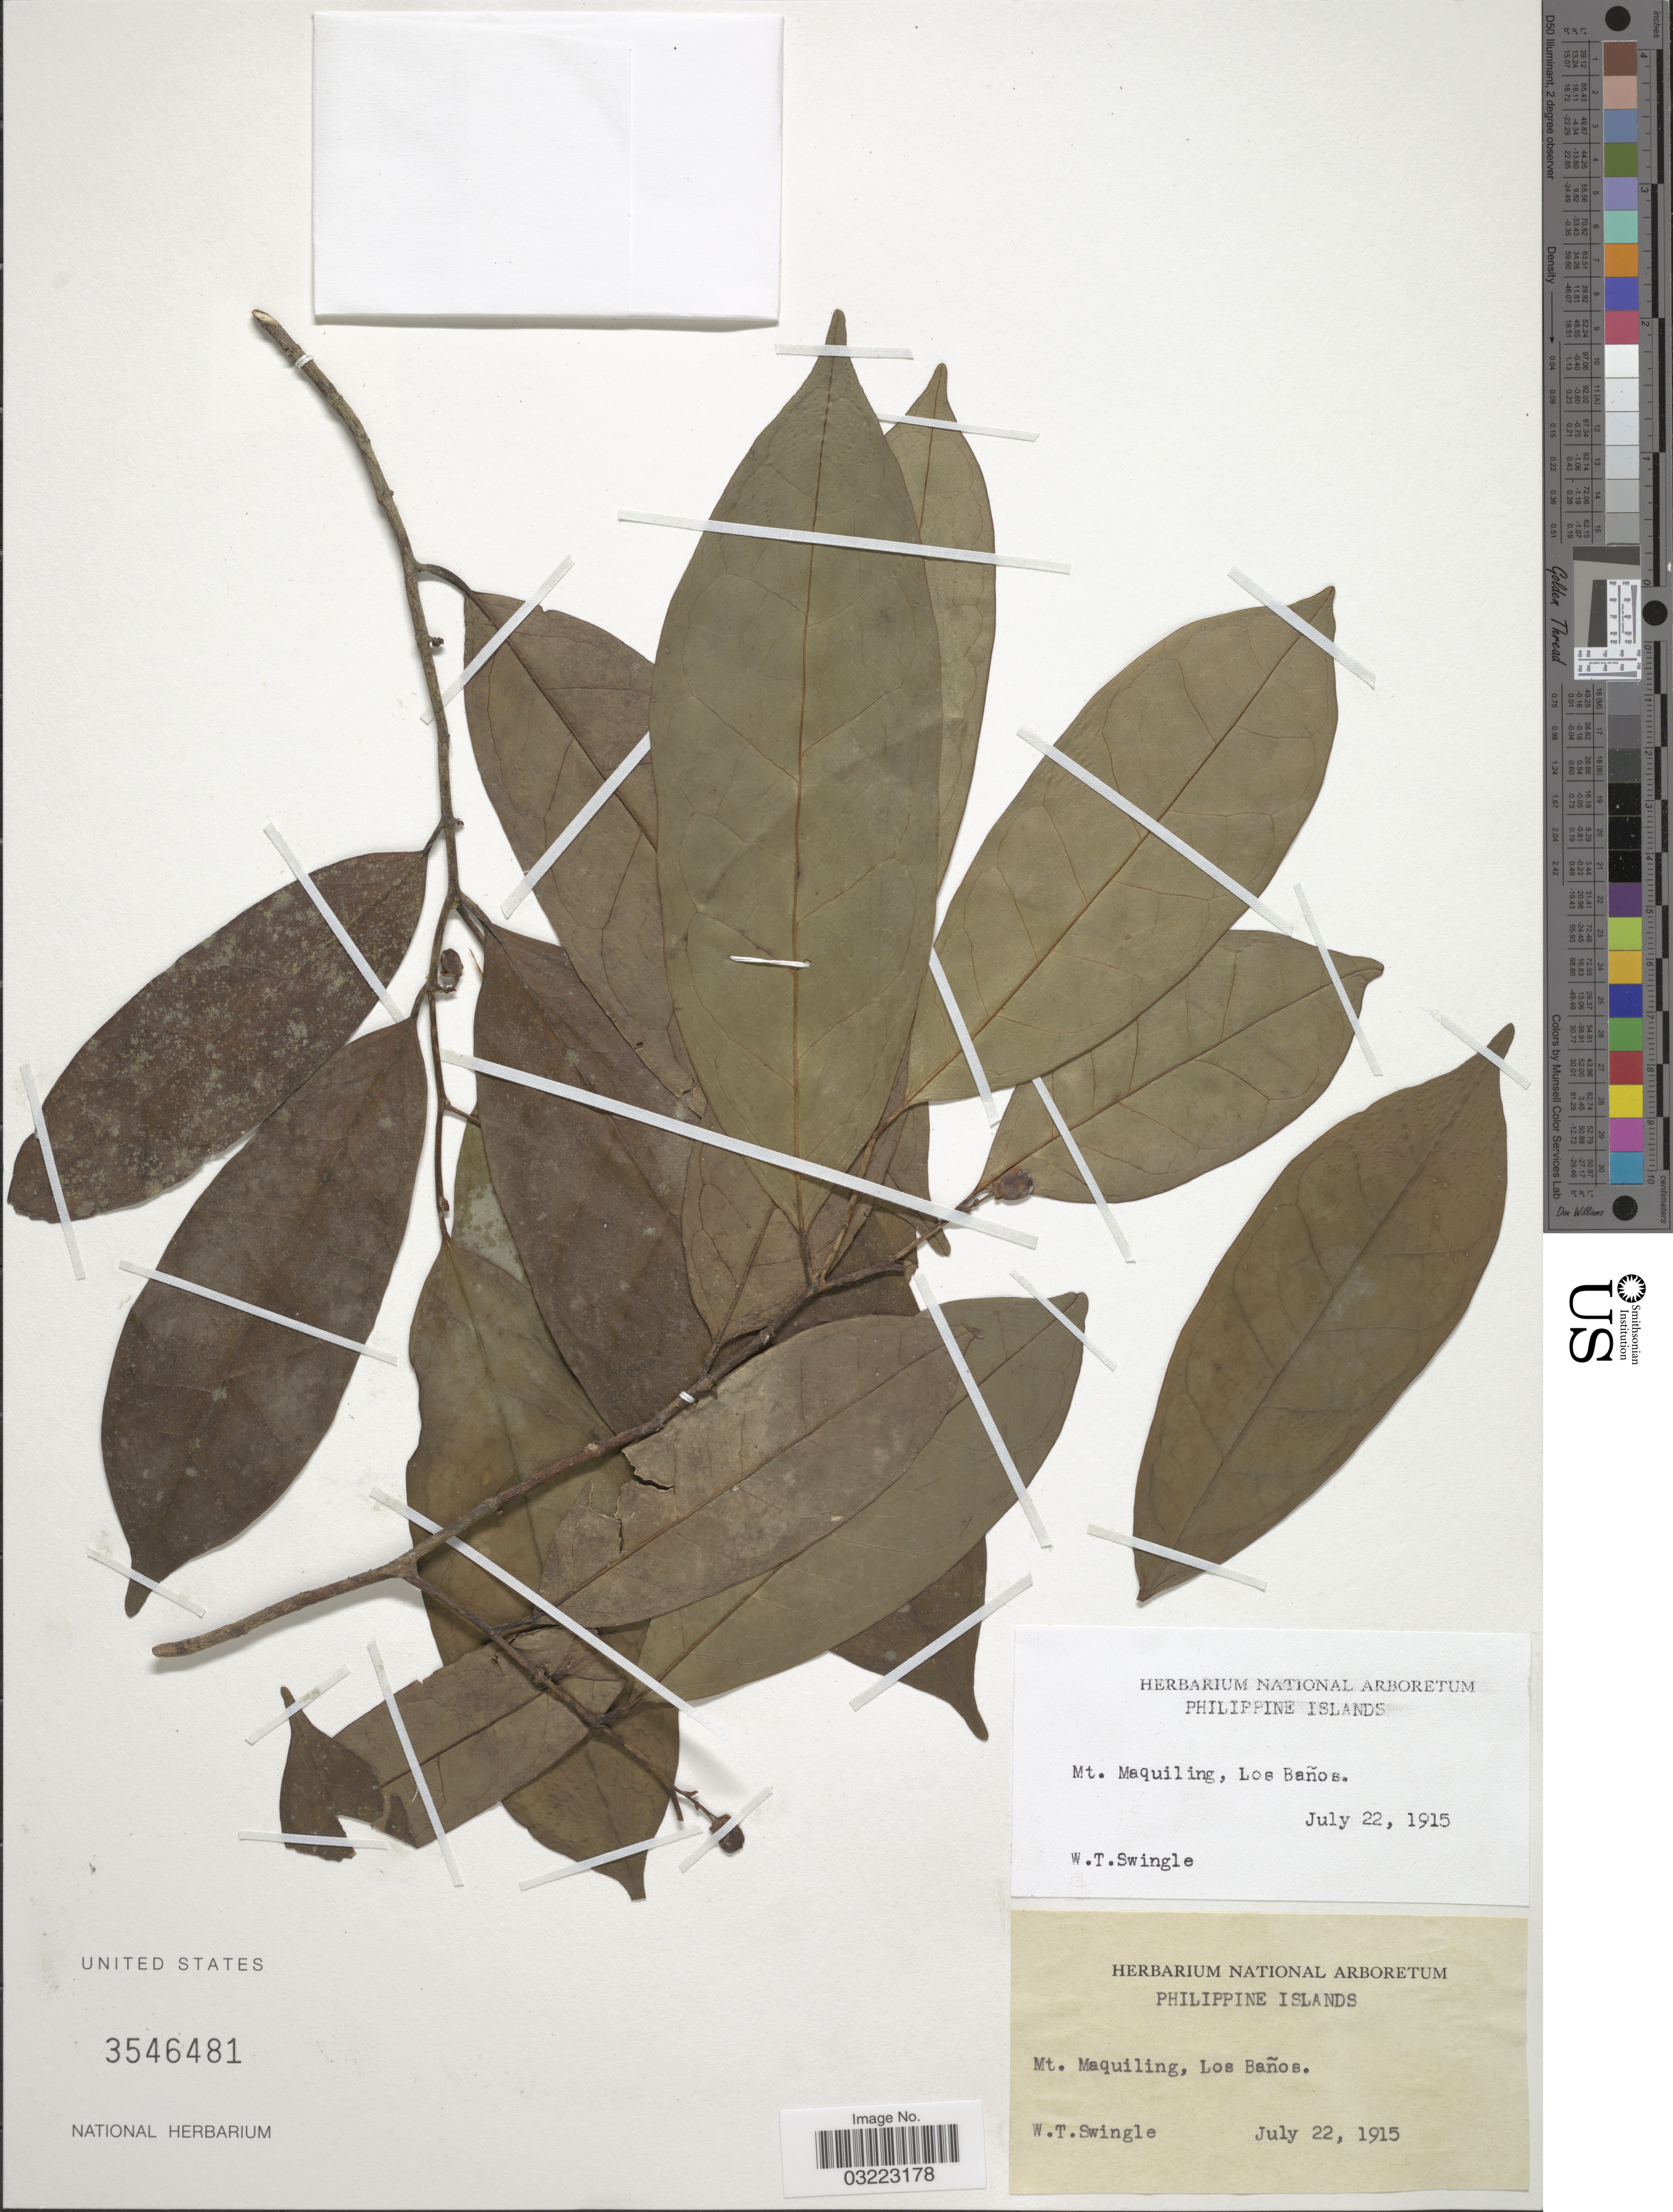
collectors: W. T. Swingle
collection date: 1915-07-22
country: Philippines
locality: Philippine Islands. Mt. Maquiling, Los Baños.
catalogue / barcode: US 3546481